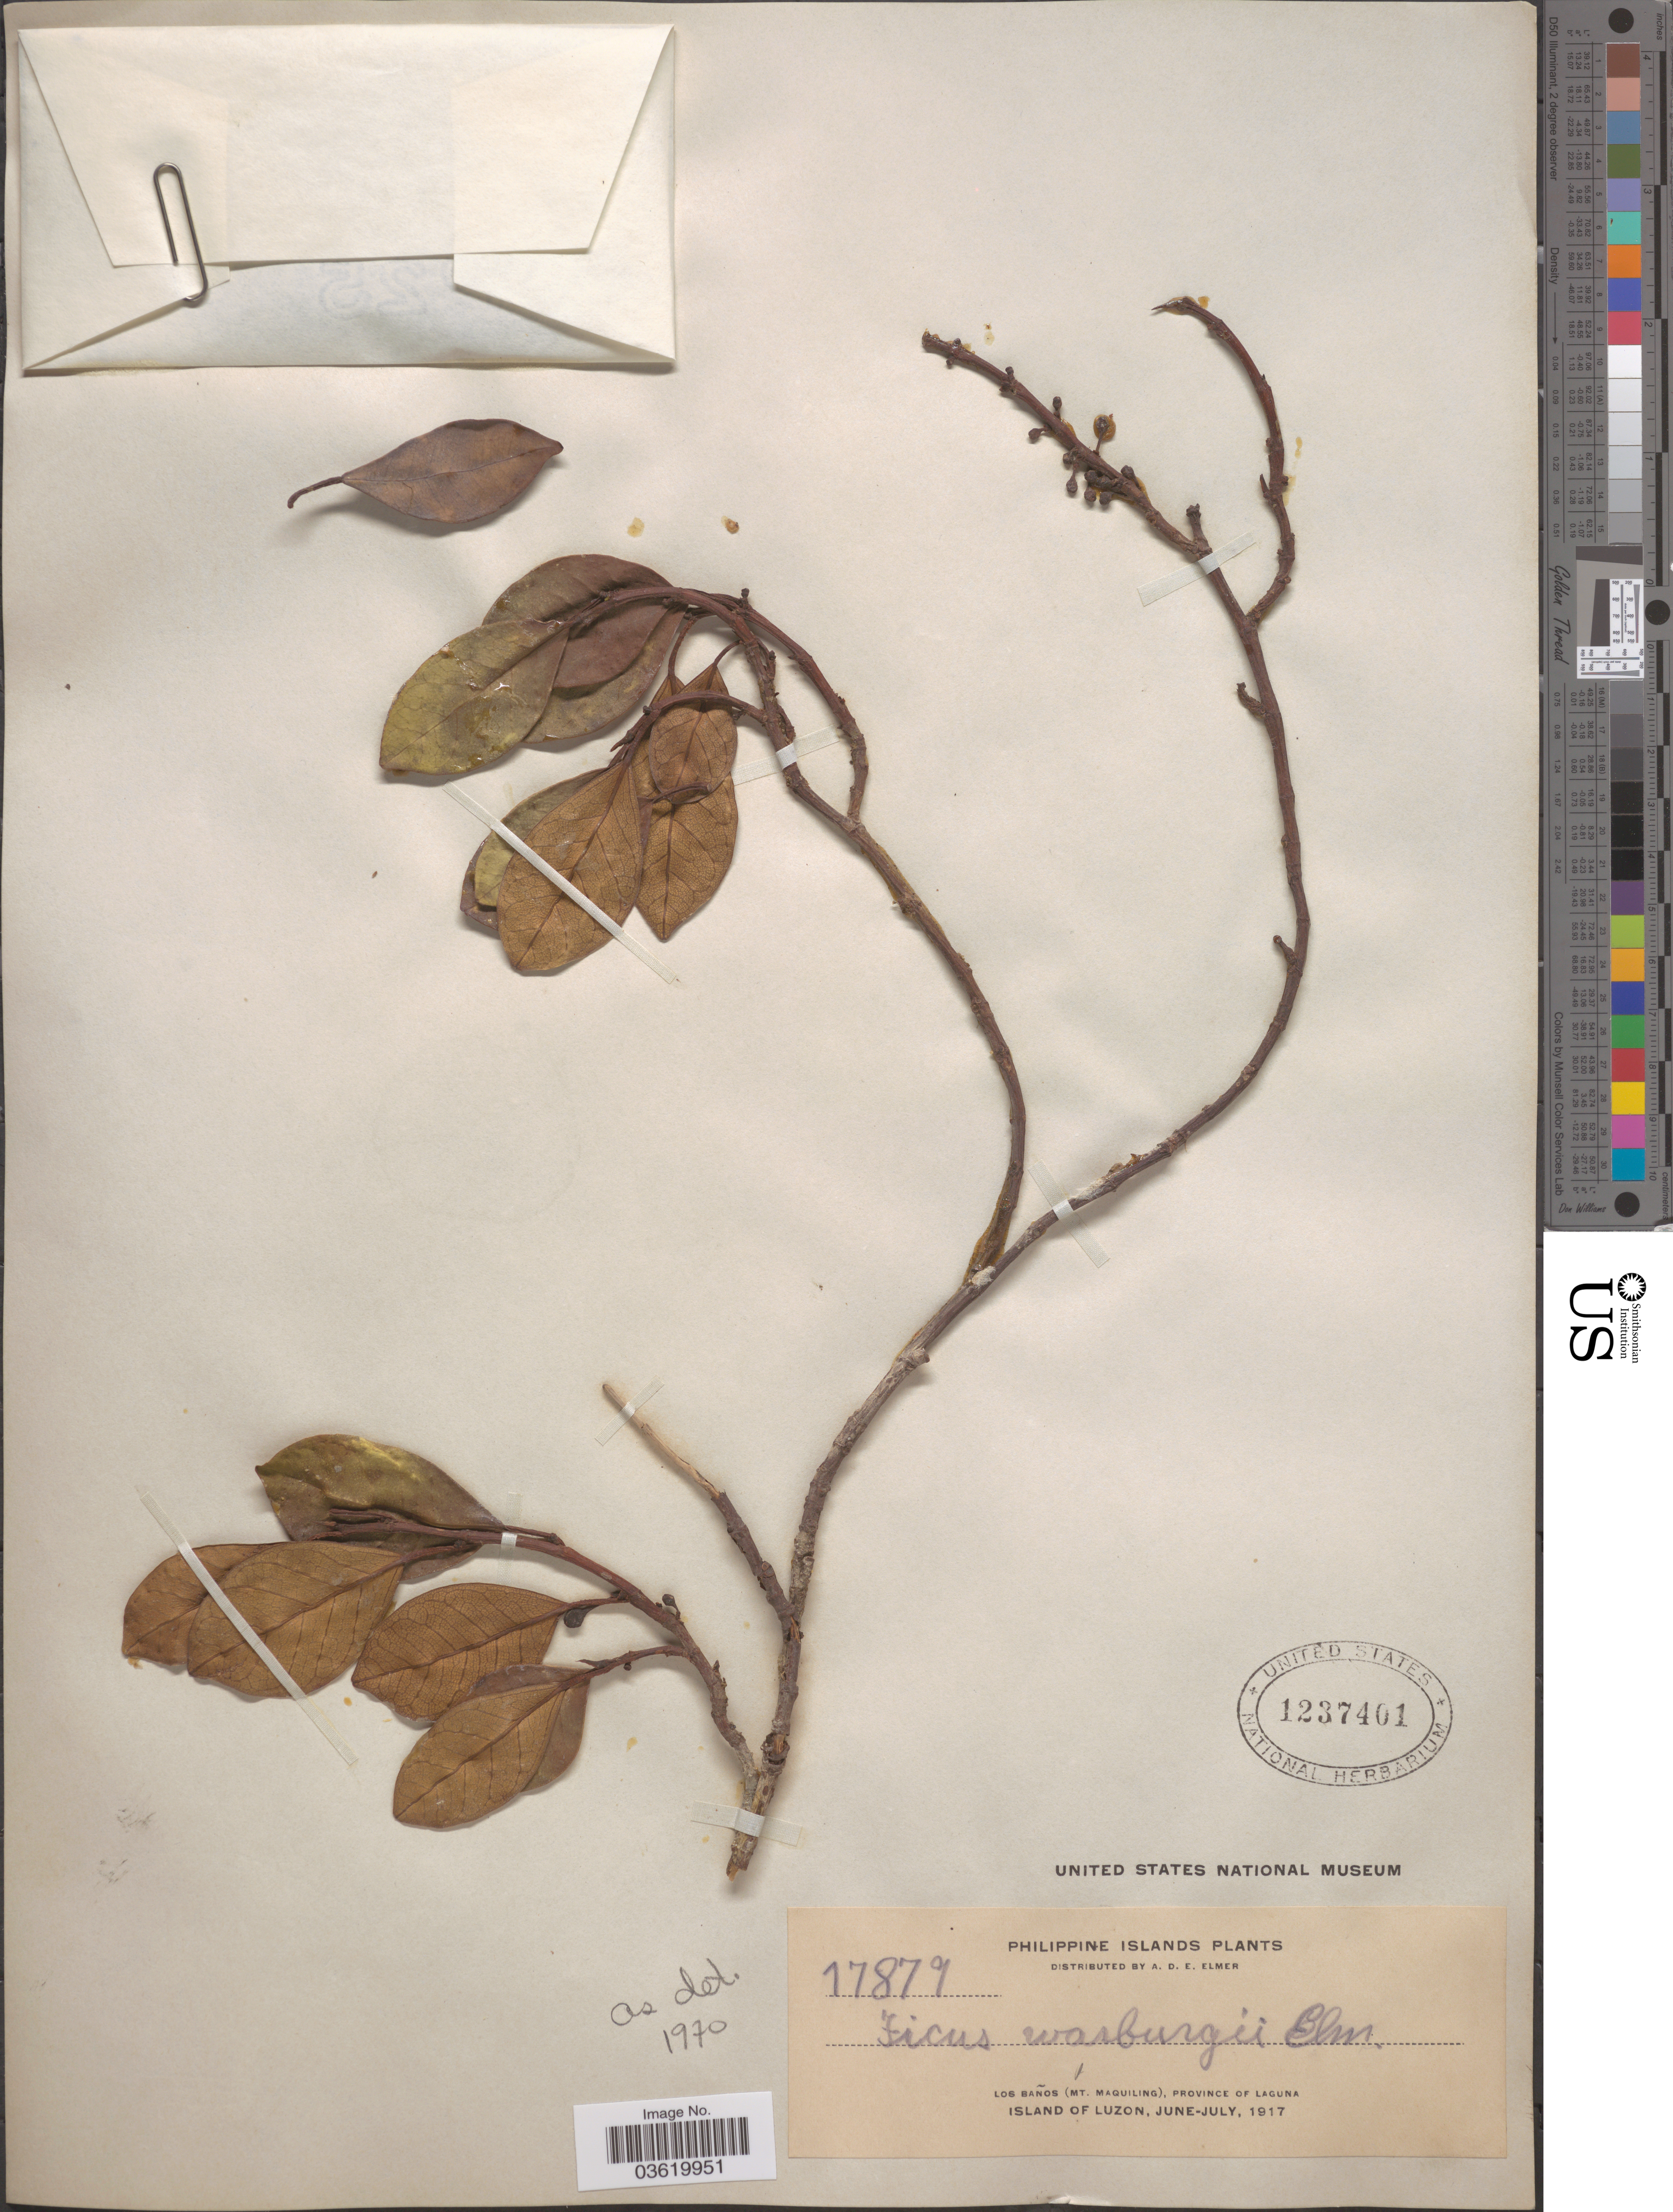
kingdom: Plantae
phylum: Tracheophyta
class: Magnoliopsida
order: Rosales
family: Moraceae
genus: Ficus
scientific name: Ficus warburgii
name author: Elmer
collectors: A. D. E. Elmer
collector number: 17879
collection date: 1917-06/1917-07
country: Philippines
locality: Philippine Islands. Los Baños (Mt. Maquiling), Province of Laguna. Island of Luzon.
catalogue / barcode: US 1237401